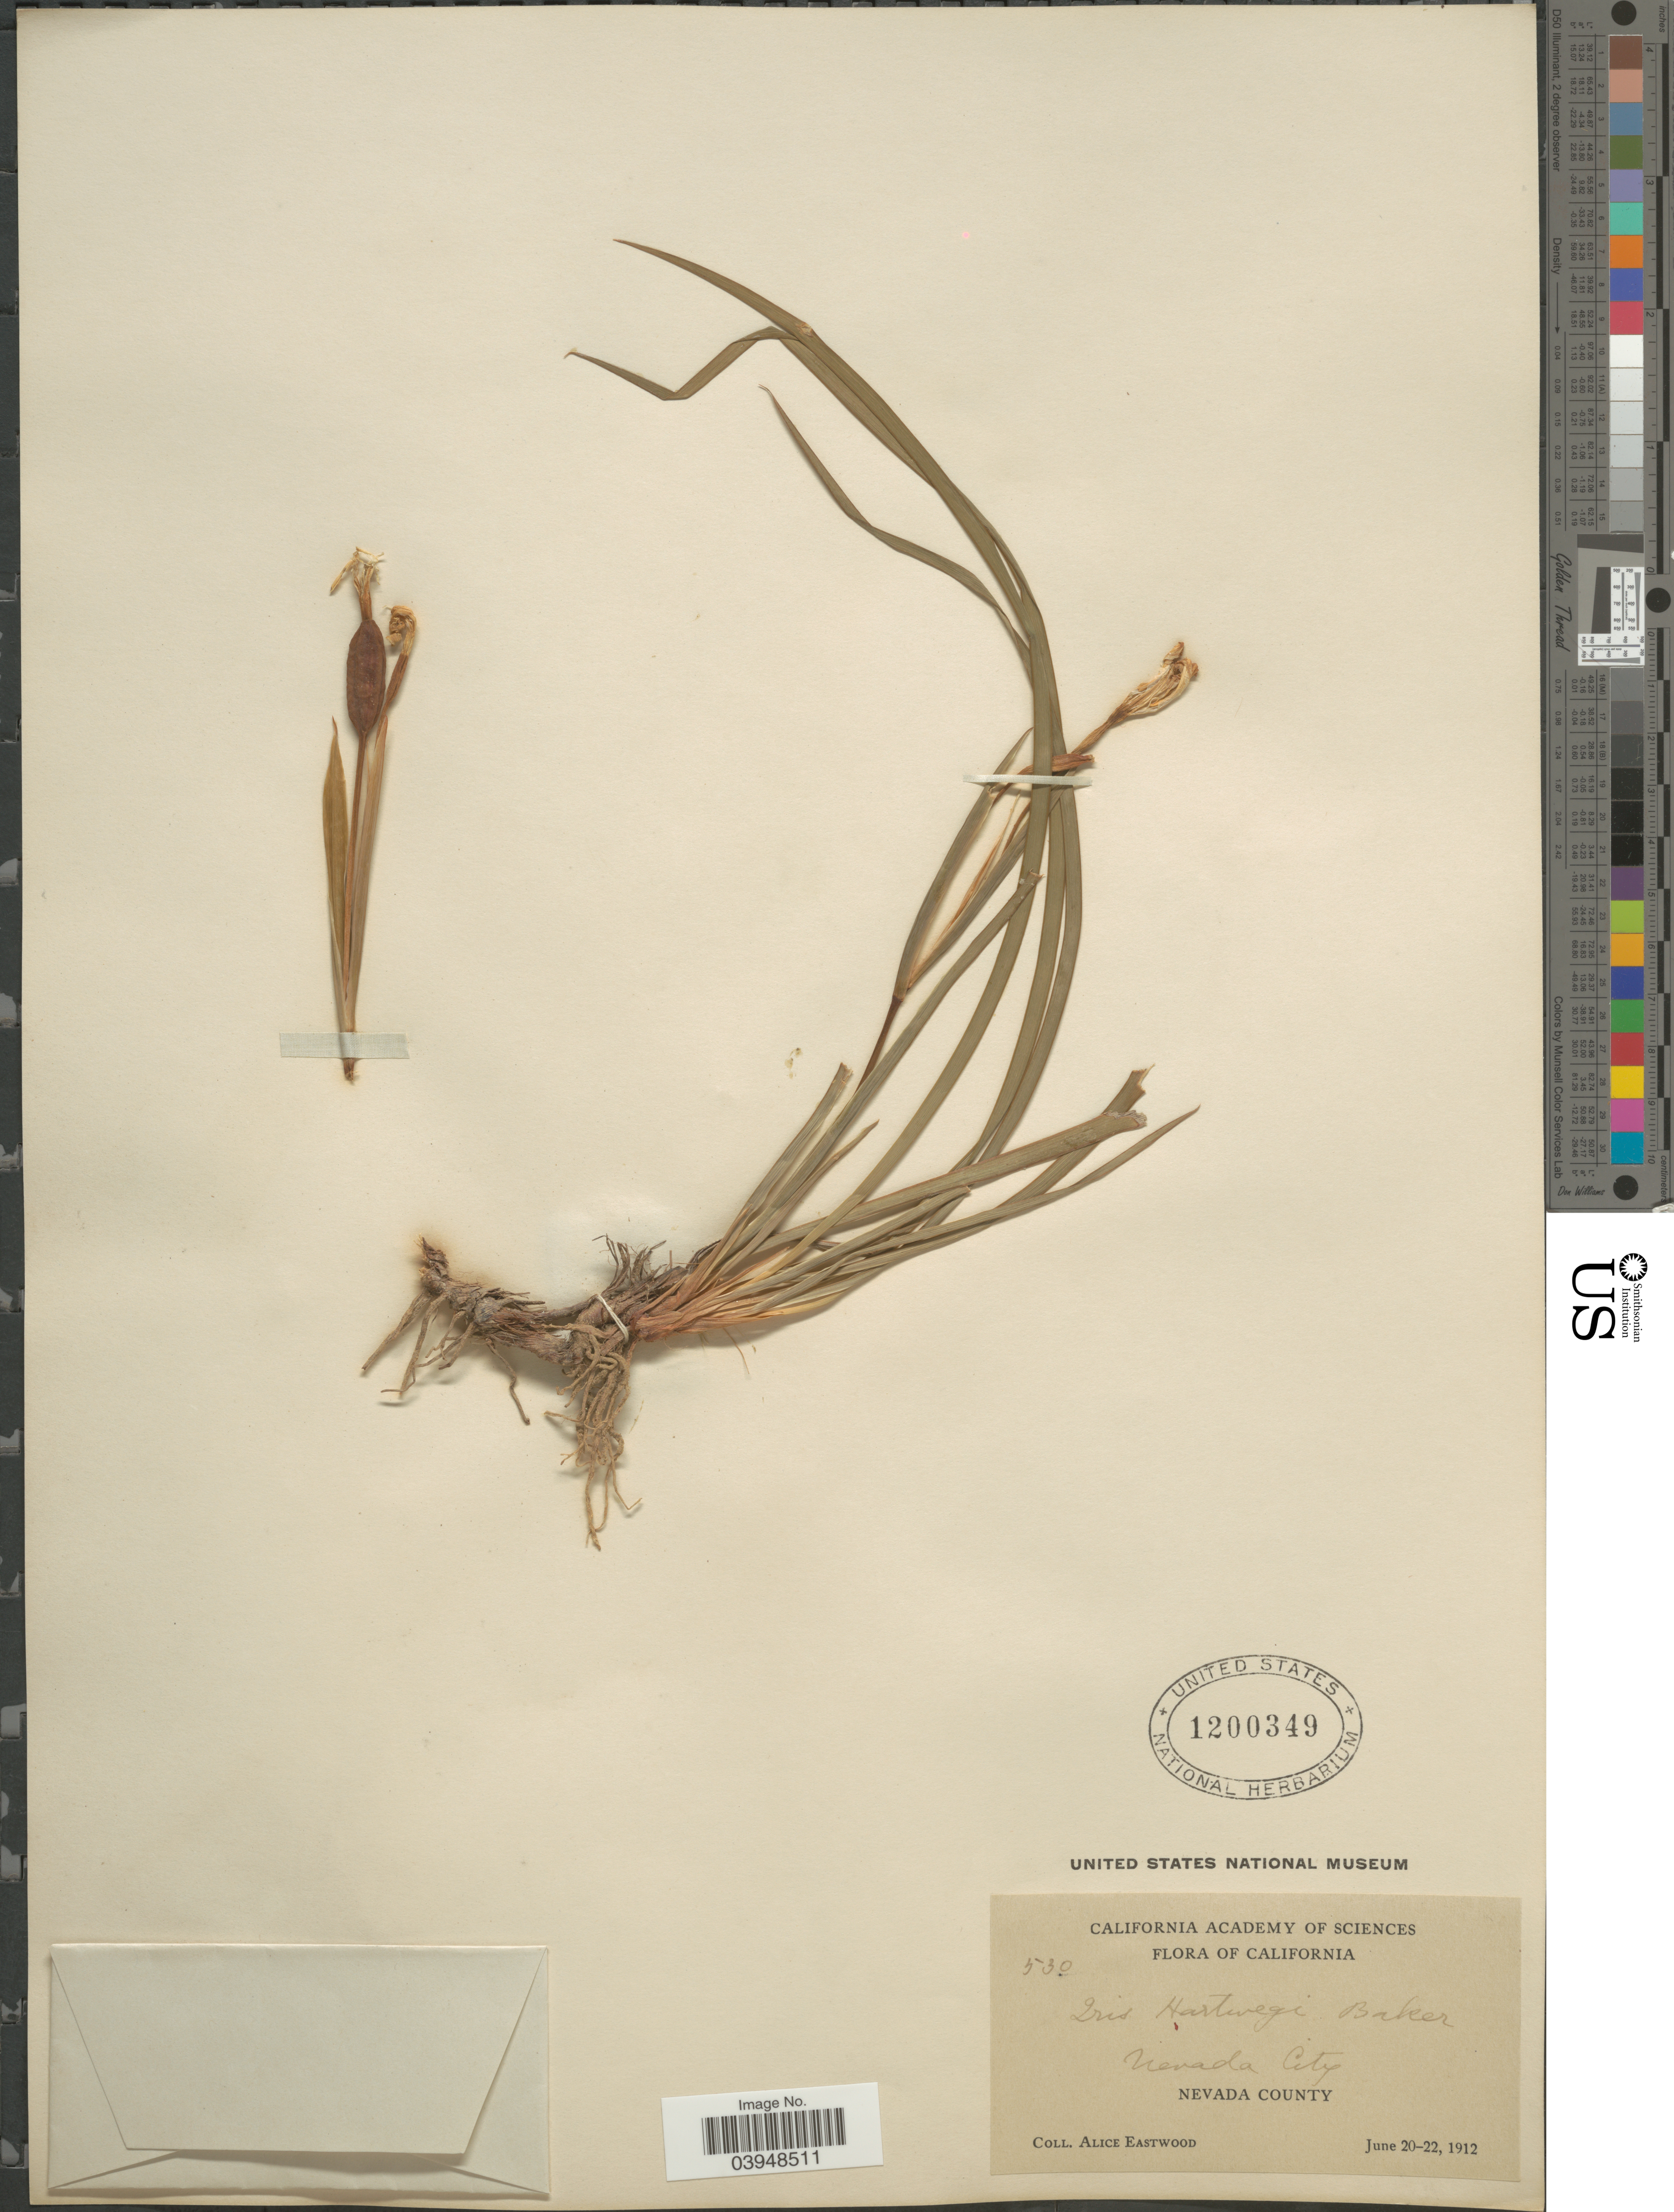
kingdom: Plantae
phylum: Tracheophyta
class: Liliopsida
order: Asparagales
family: Iridaceae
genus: Iris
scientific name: Iris hartwegii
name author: Baker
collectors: A. Eastwood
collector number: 530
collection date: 1912-06-20/1912-06-22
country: United States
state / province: California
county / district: Nevada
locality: Nevada City. Nevada County.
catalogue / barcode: US 1200349